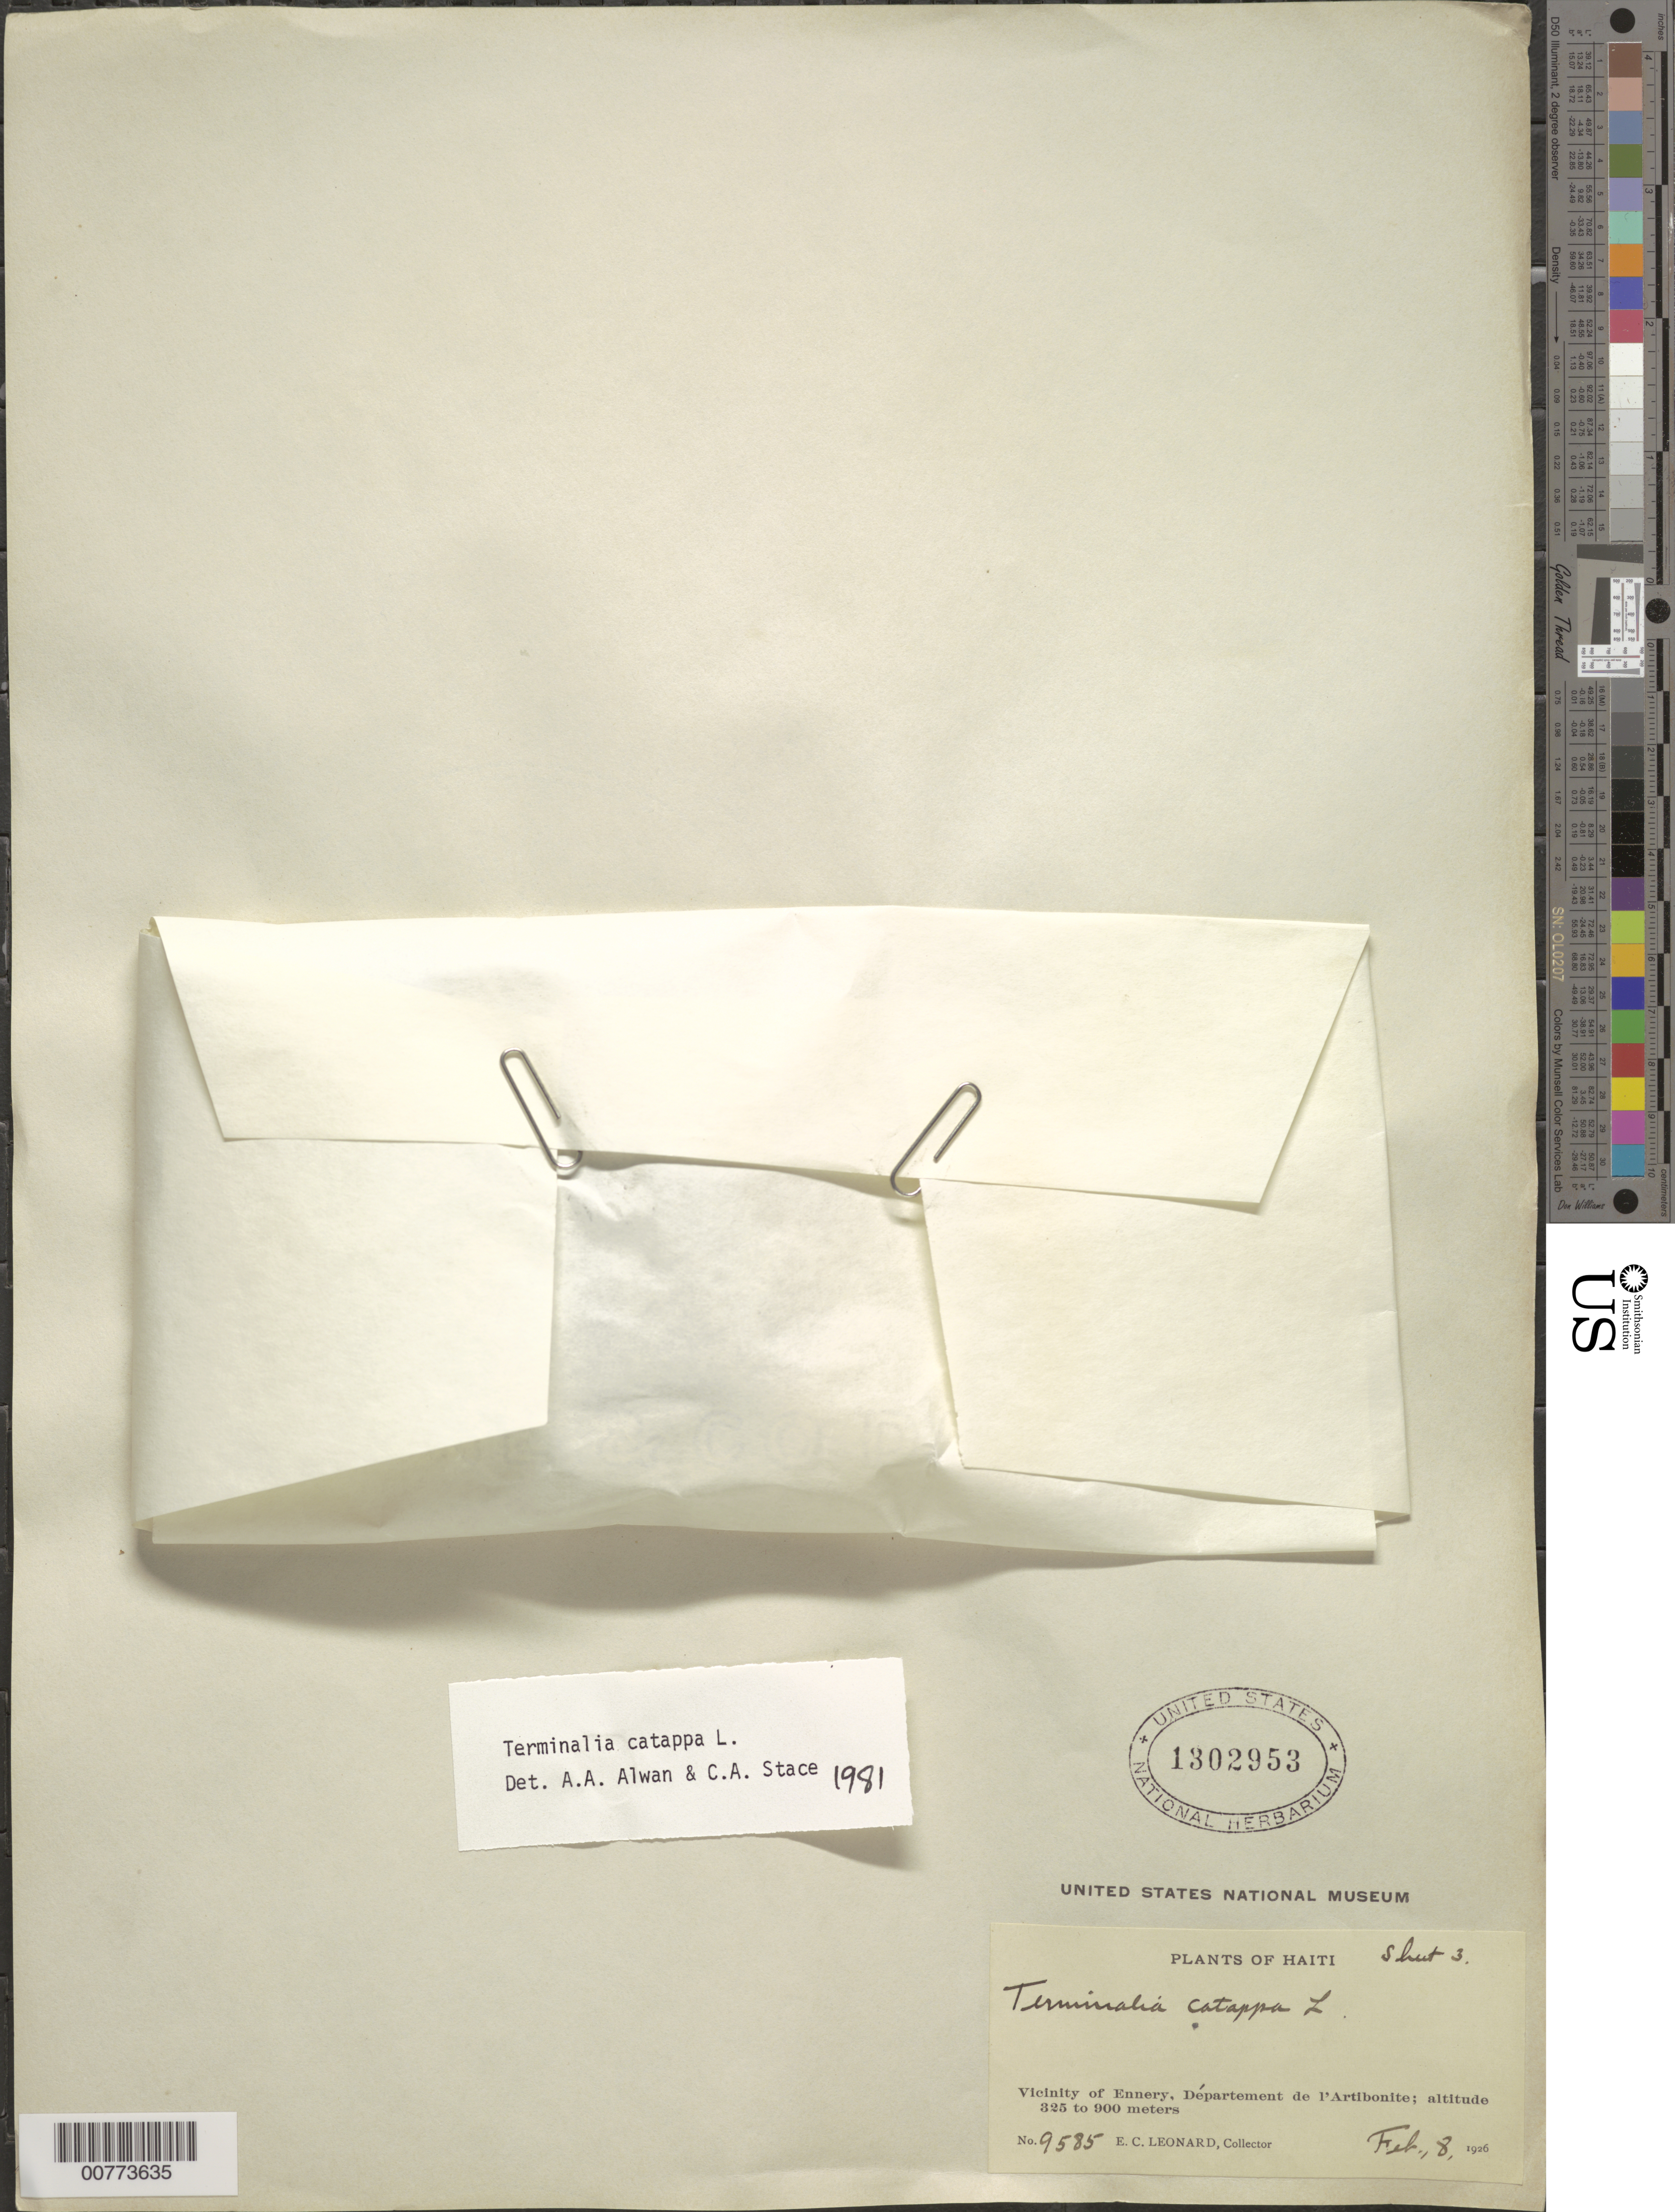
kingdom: Plantae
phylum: Tracheophyta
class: Magnoliopsida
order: Myrtales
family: Combretaceae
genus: Terminalia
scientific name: Terminalia catappa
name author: L.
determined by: Alwan, A. R.; Stace, C. A.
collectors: E. C. Leonard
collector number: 9585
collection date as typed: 08 Feb 1926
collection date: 1926-02-08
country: Haiti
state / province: Artibonite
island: Hispaniola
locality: Vicinity of Ennery, Baker's yard in Ennery.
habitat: Yard.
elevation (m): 325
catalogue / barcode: US 1302953